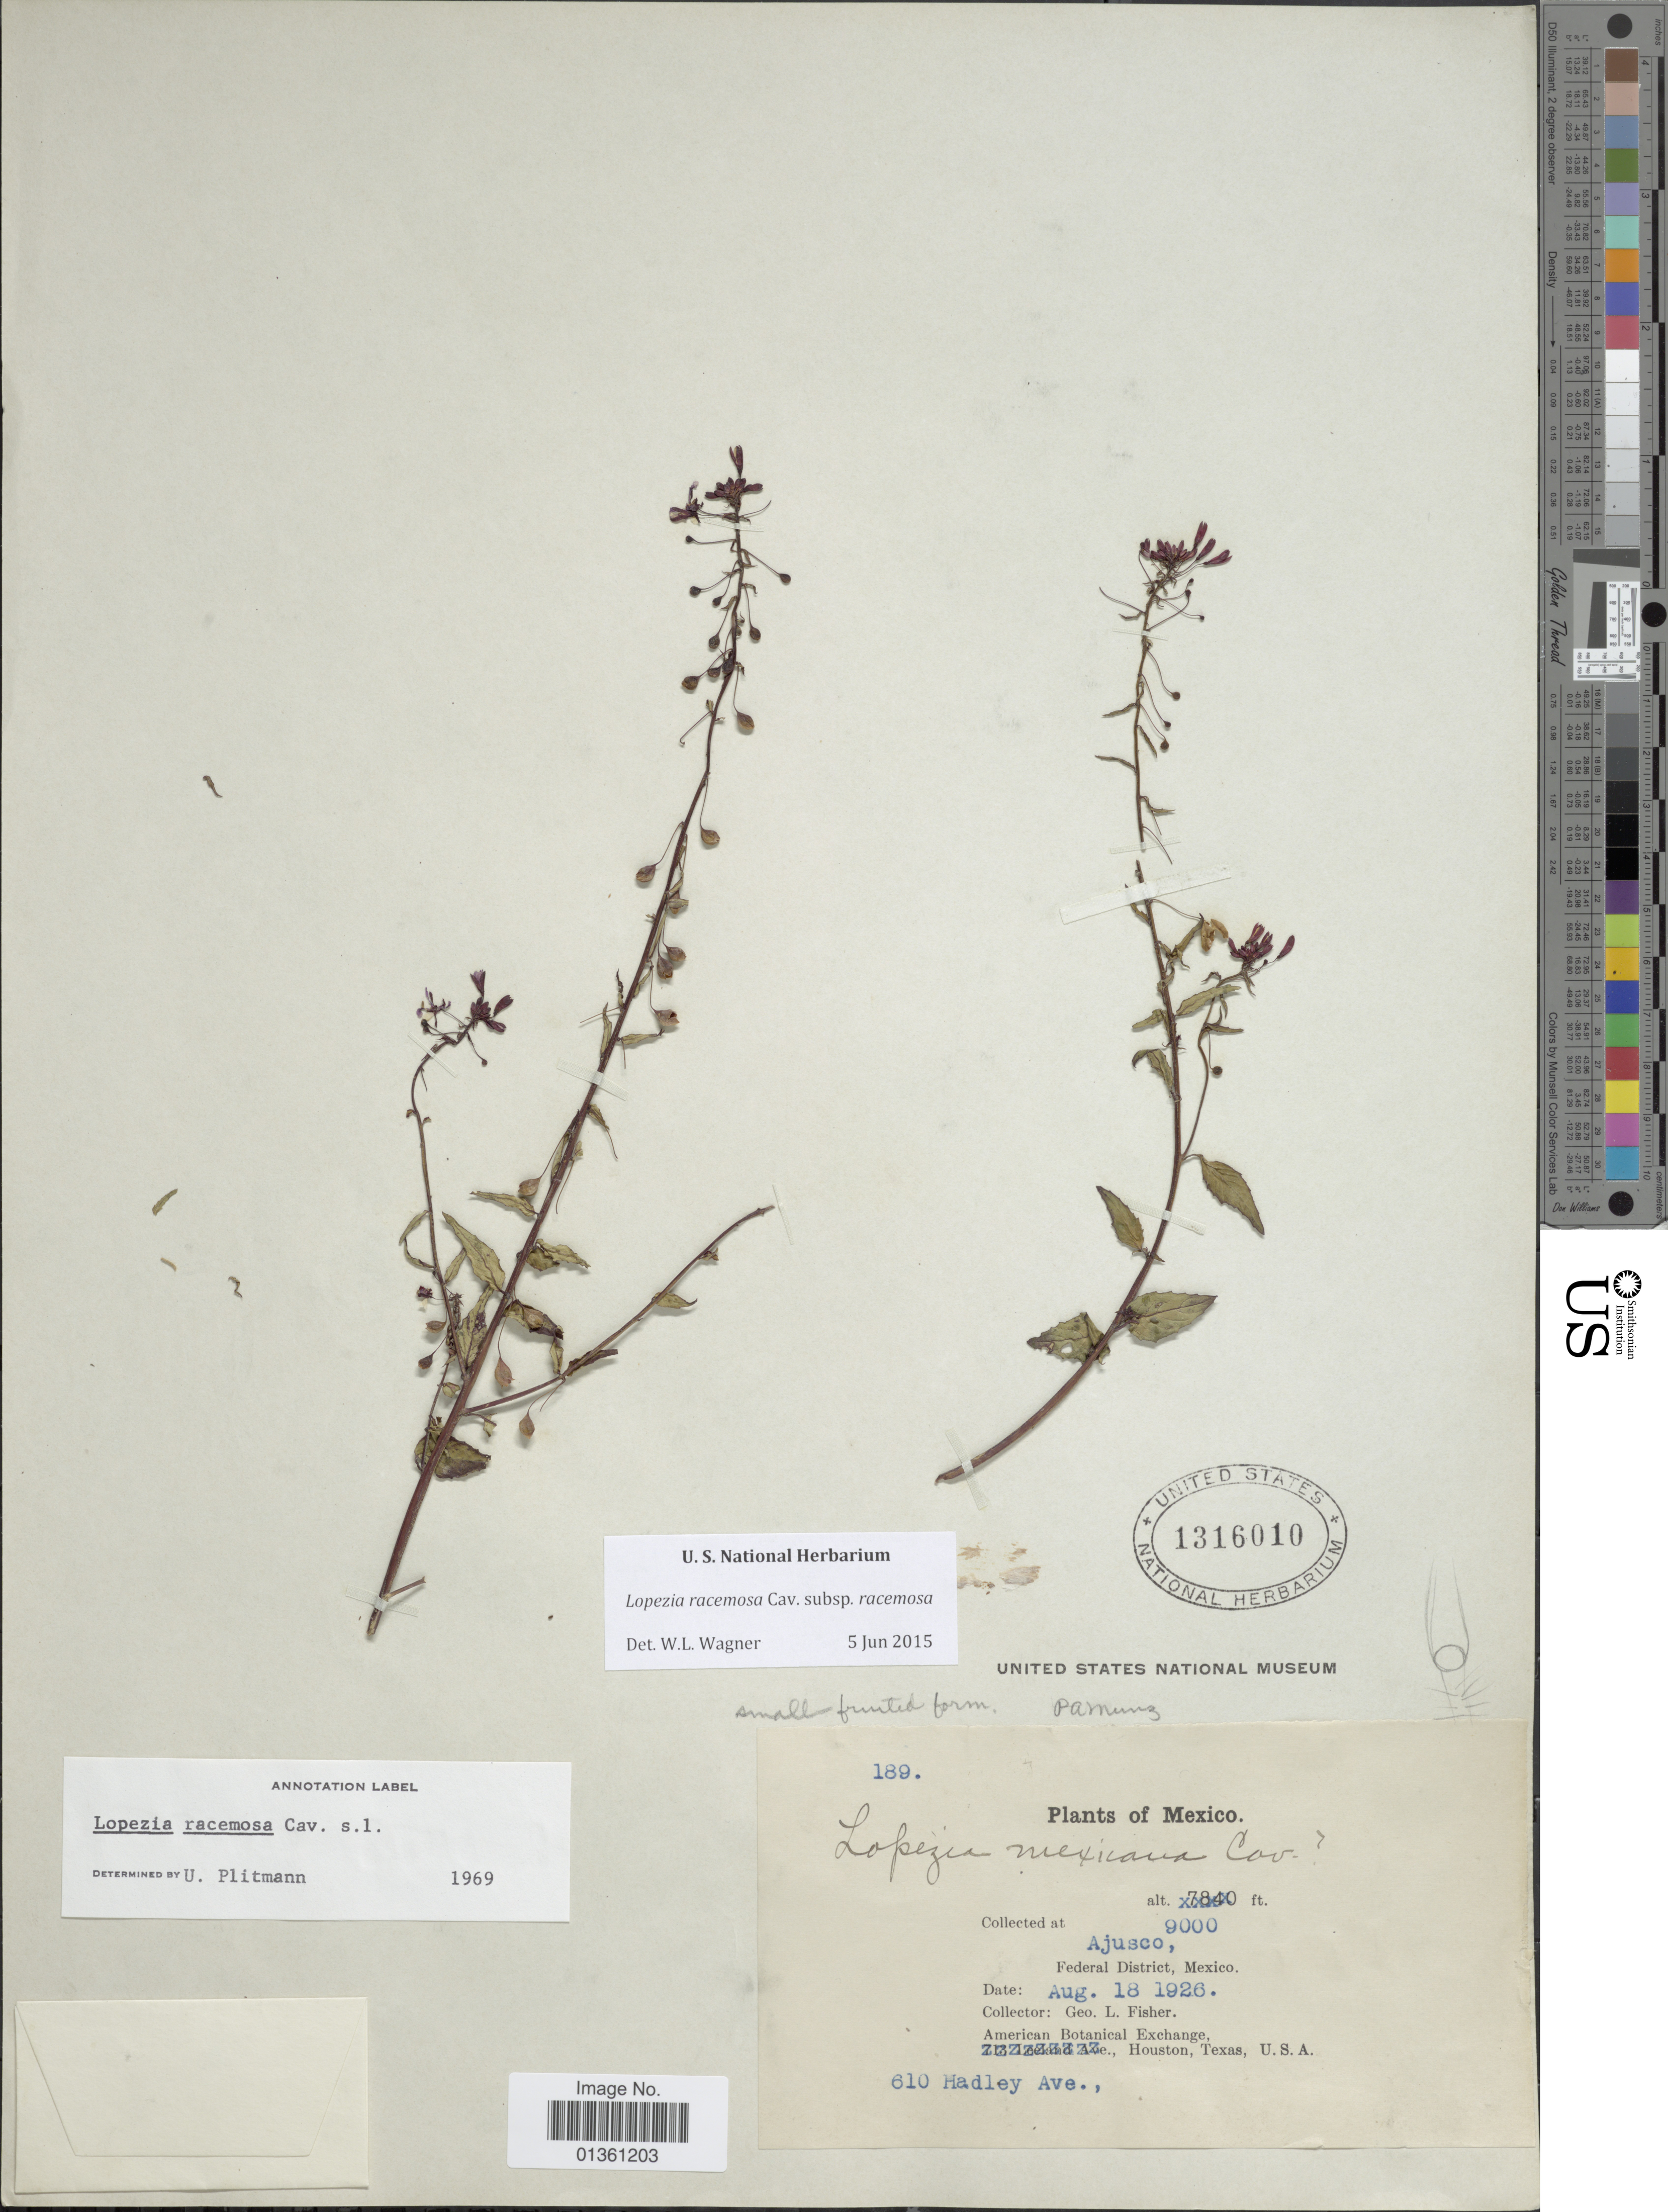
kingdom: Plantae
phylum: Tracheophyta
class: Magnoliopsida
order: Myrtales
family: Onagraceae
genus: Lopezia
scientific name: Lopezia racemosa subsp. racemosa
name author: Cav.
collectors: G. L. Fisher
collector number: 189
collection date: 1926-08-18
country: Mexico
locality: Ajusco. Federal District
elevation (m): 2743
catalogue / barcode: US 1316010